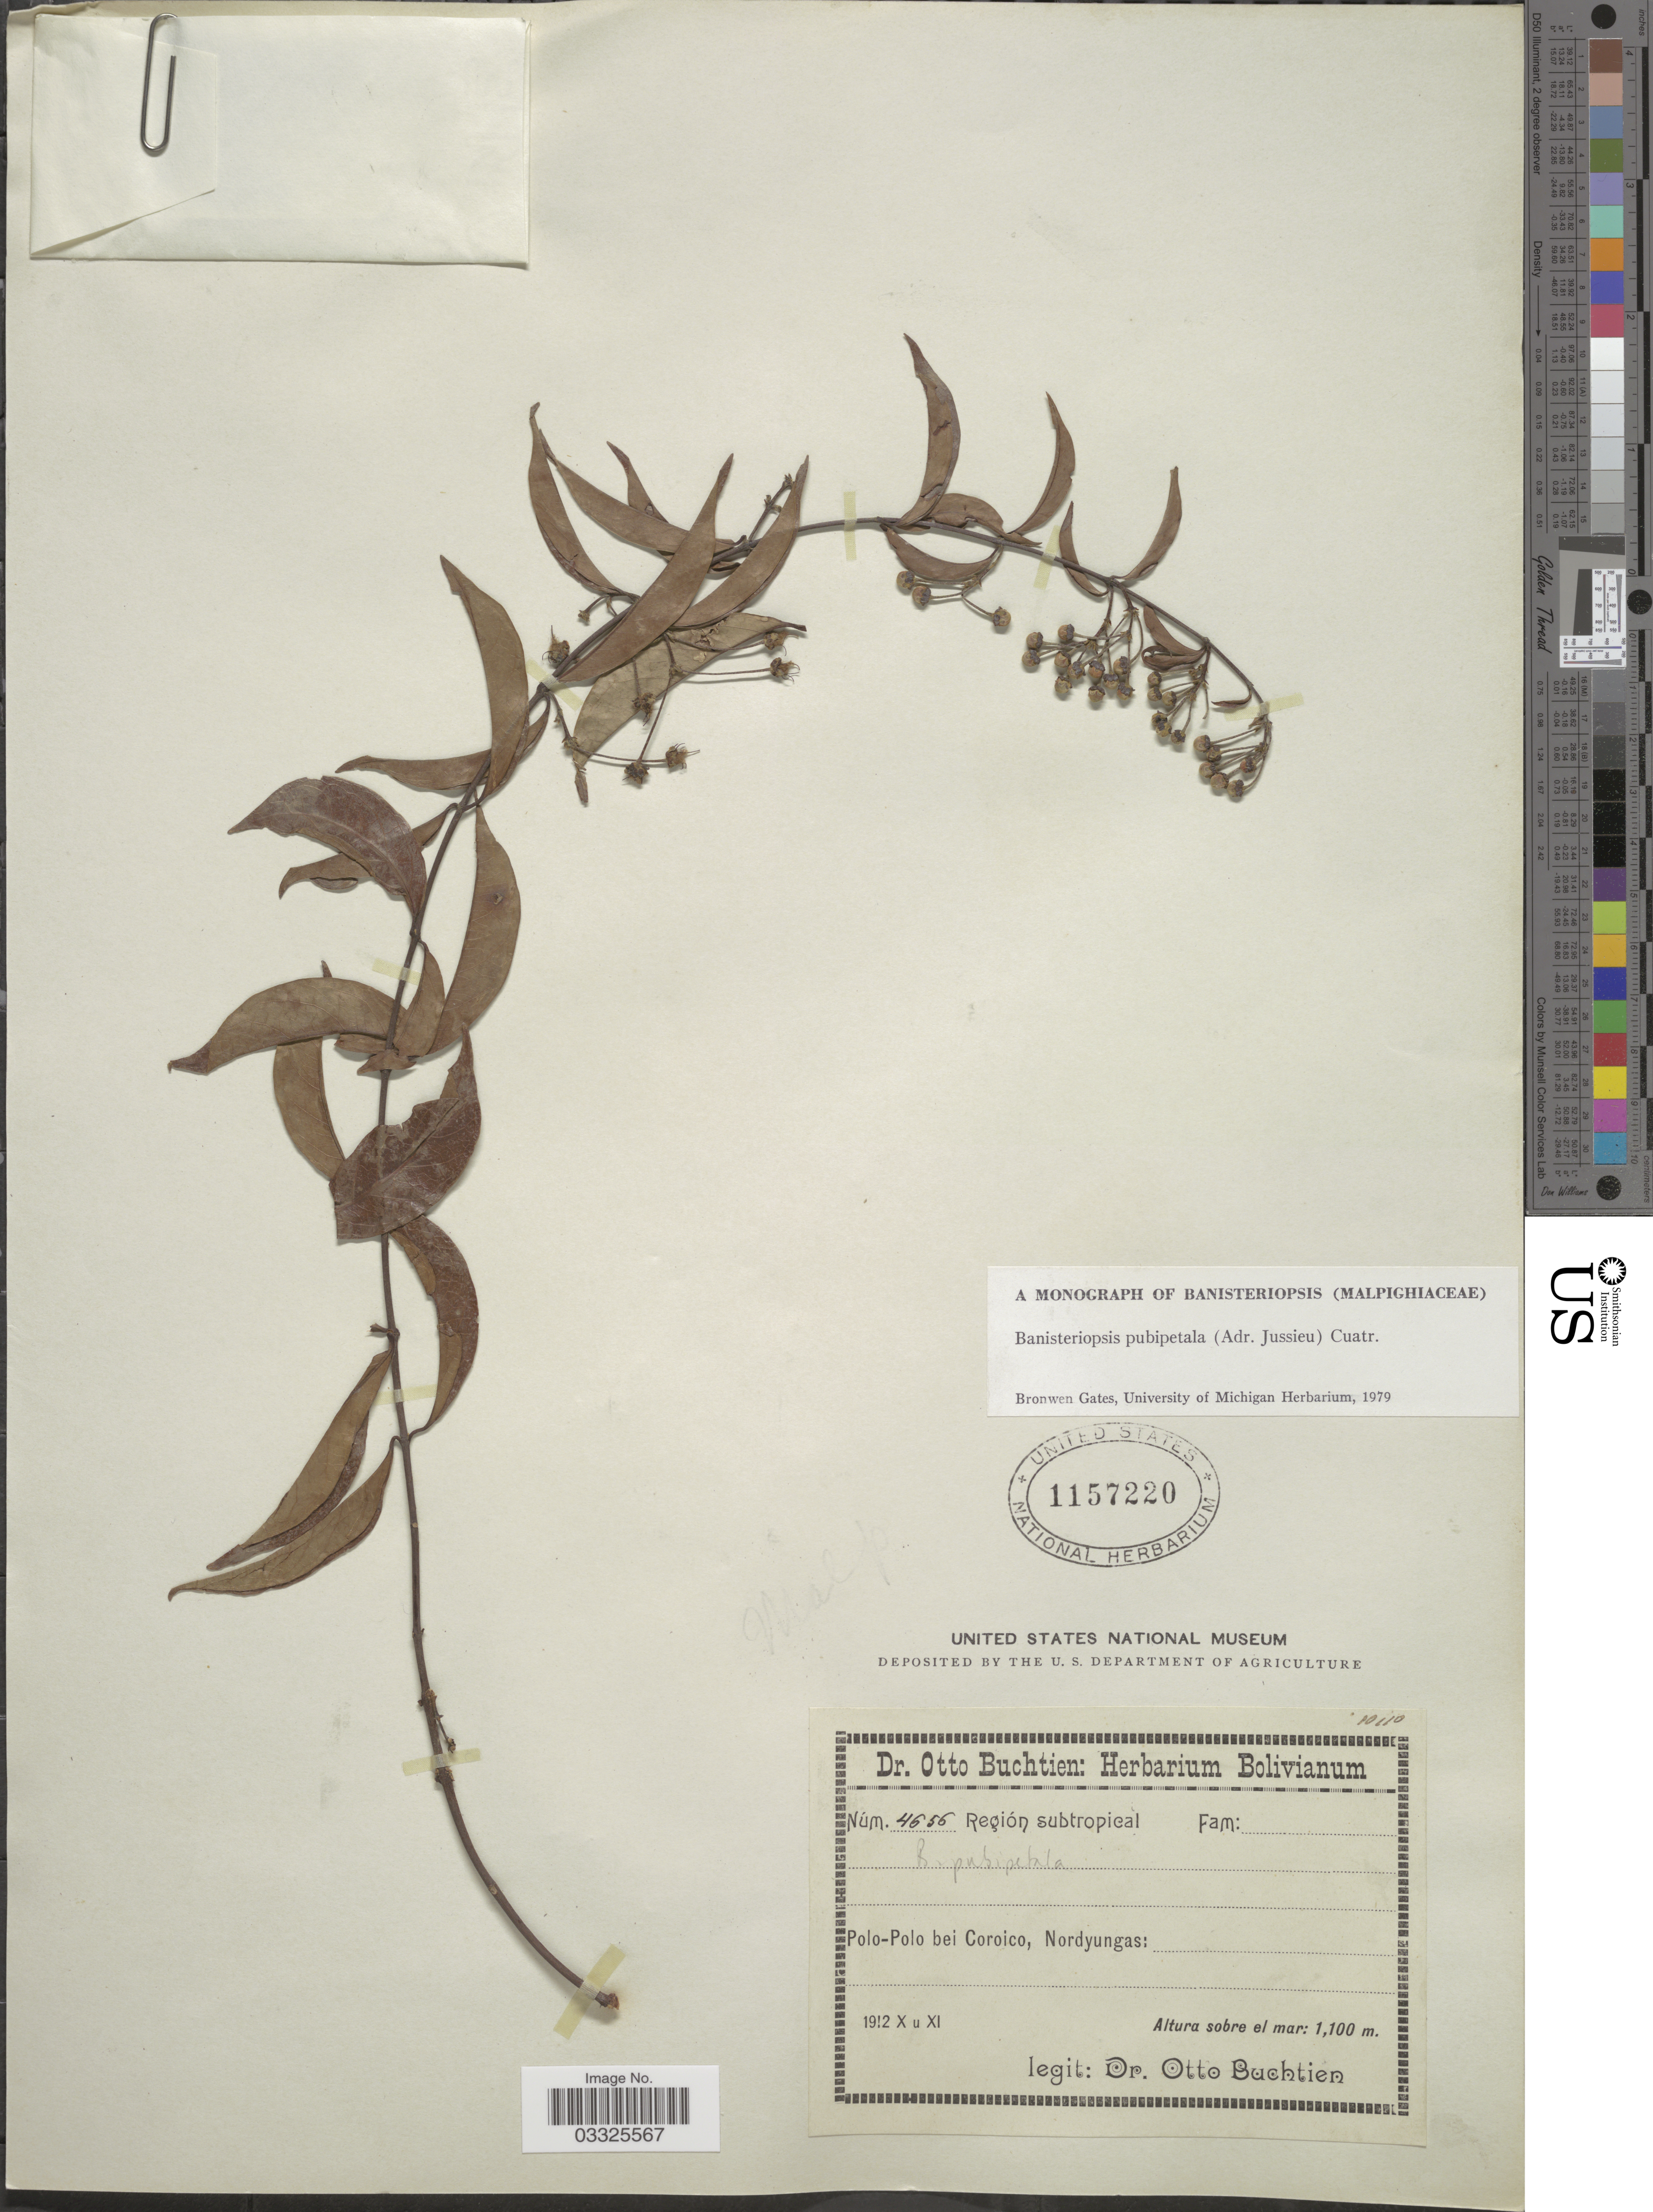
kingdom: Plantae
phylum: Tracheophyta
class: Magnoliopsida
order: Malpighiales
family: Malpighiaceae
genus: Banisteriopsis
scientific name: Banisteriopsis pubipetala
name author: (A. Juss.) Cuatrec.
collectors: O. Buchtien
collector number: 4656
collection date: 1912-10/1912-11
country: Bolivia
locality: Polo-Polo bei Coroico, Nordyungas.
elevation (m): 1100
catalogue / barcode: US 1157220